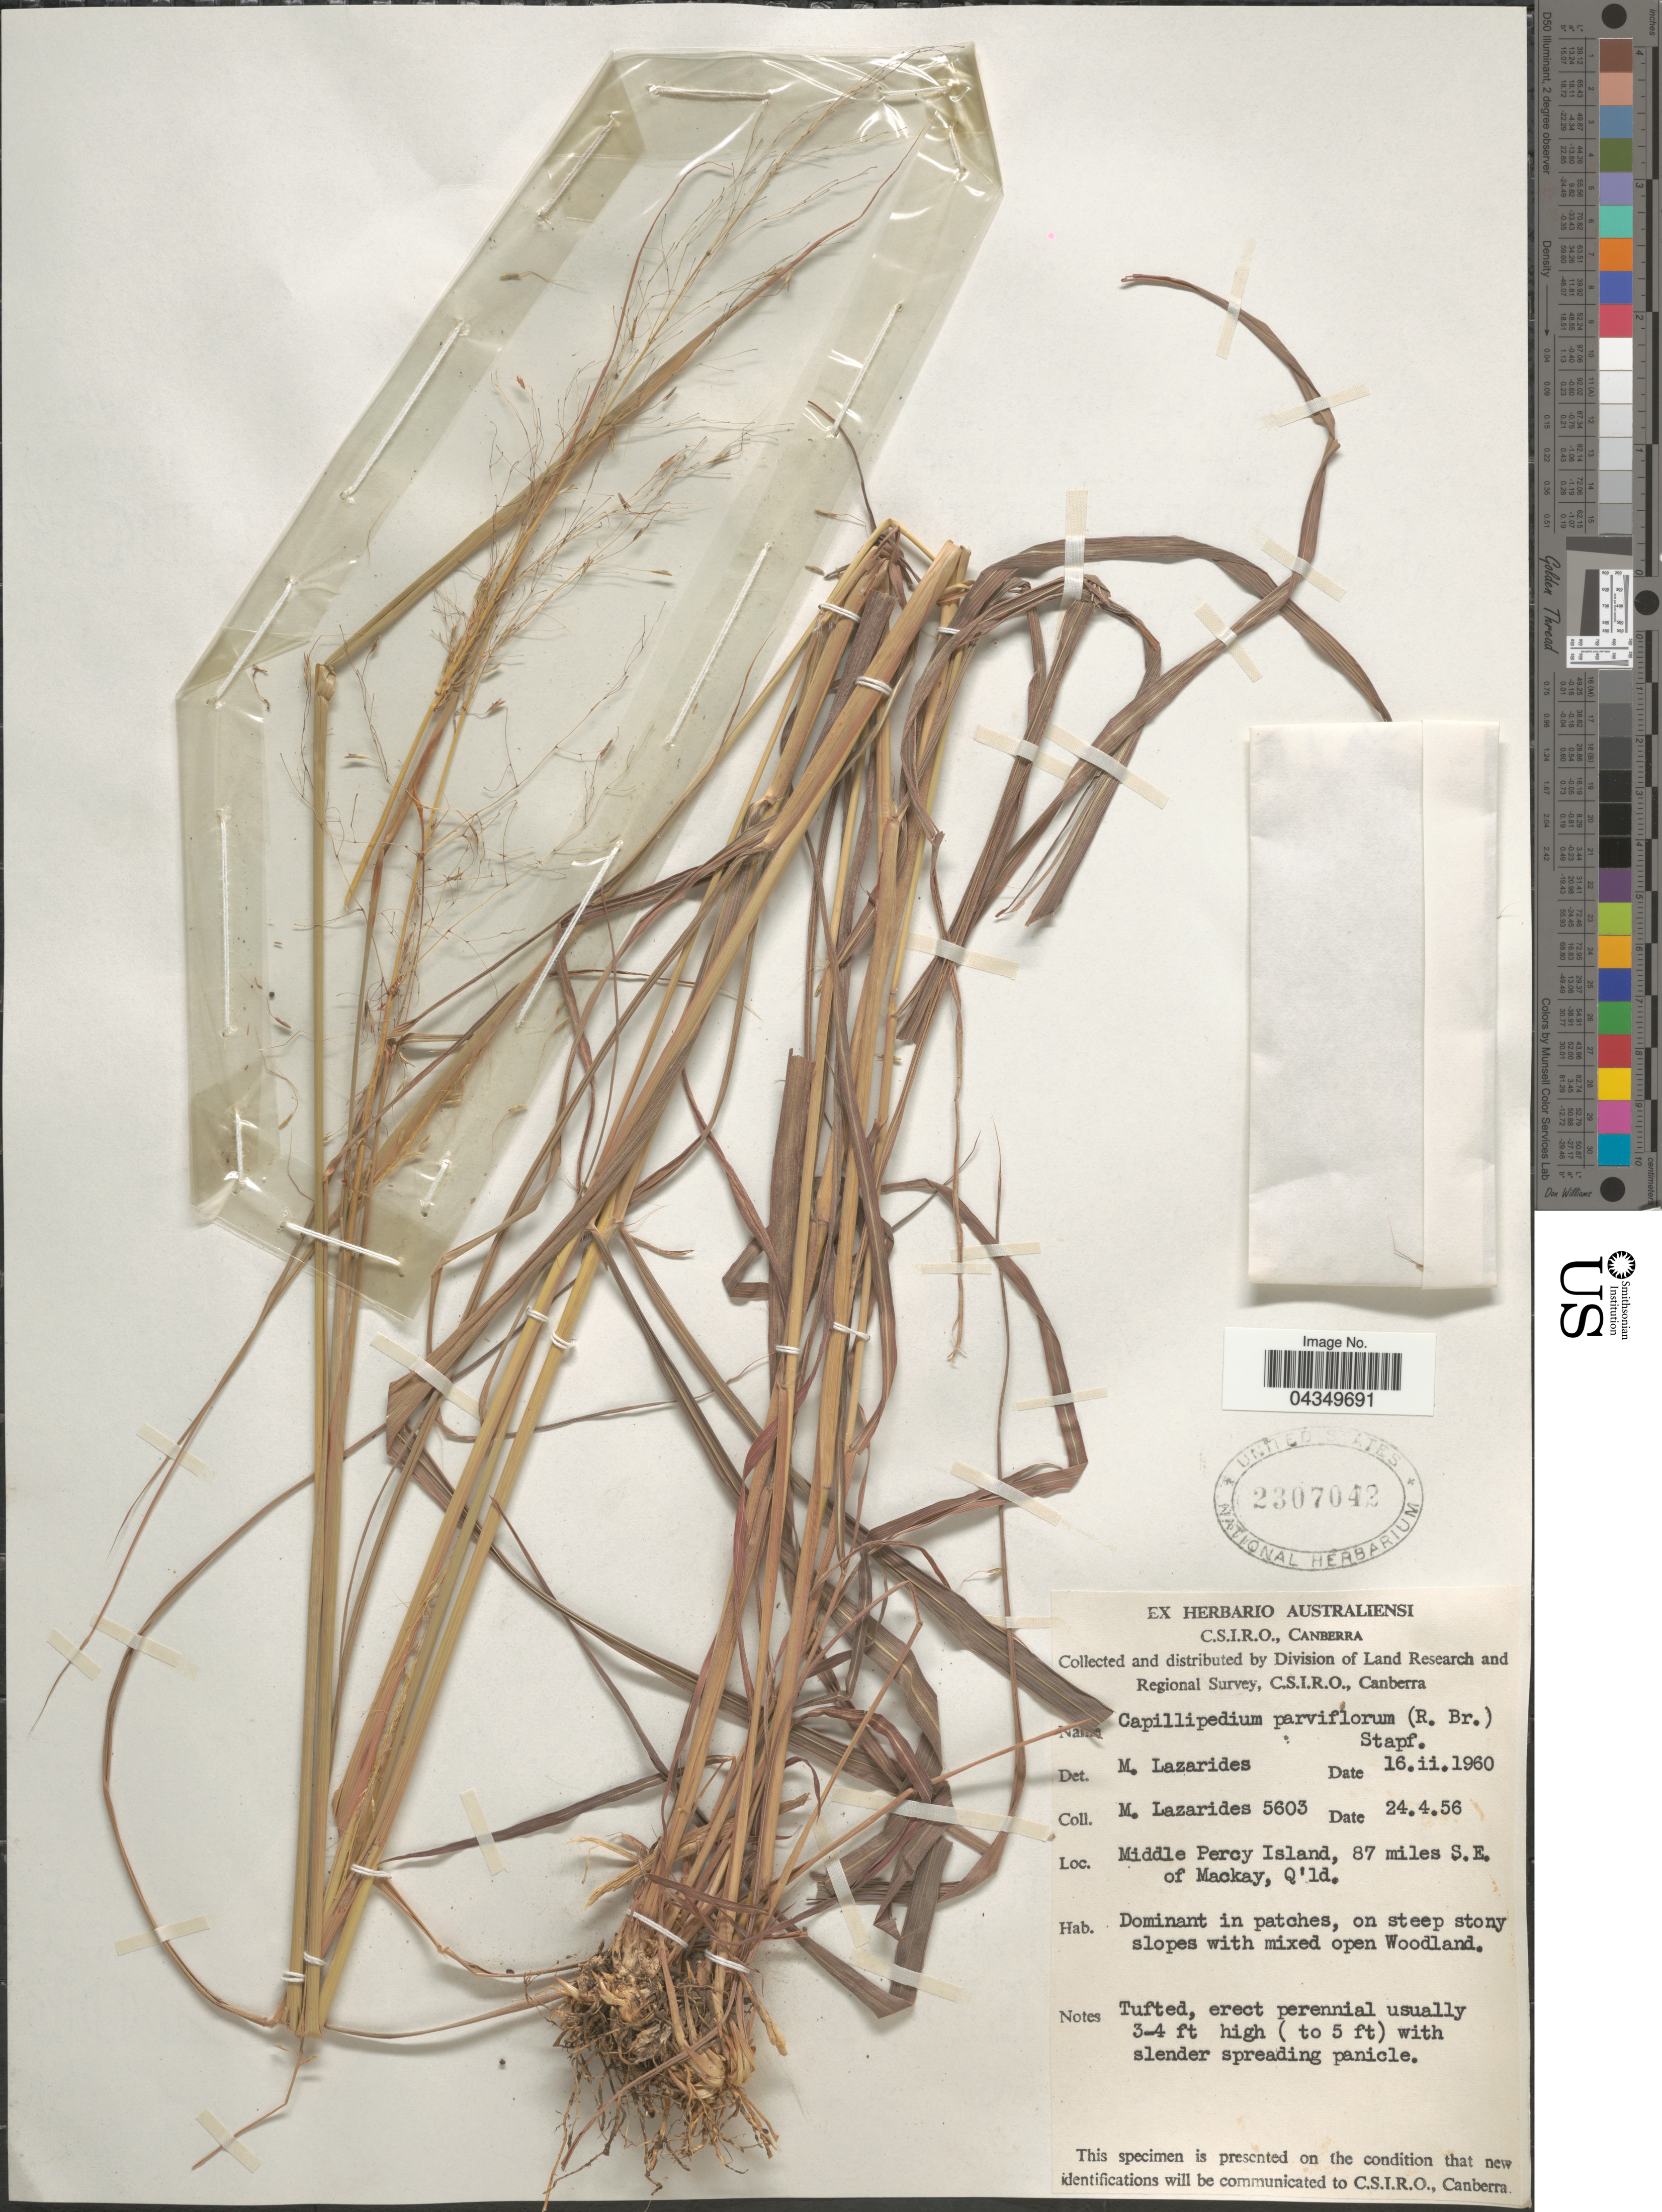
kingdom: Plantae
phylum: Tracheophyta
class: Liliopsida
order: Poales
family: Poaceae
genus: Capillipedium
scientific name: Capillipedium parviflorum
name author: (R. Br.) Stapf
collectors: M. Lazarides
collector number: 5603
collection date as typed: Transcribed d/m/y: 24/4/56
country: Australia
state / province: Queensland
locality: Division of Land Research and Regional Survey. Middle Percy Island, 87 miles S.E. of Mackay, Q'ld.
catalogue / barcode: US 2307042